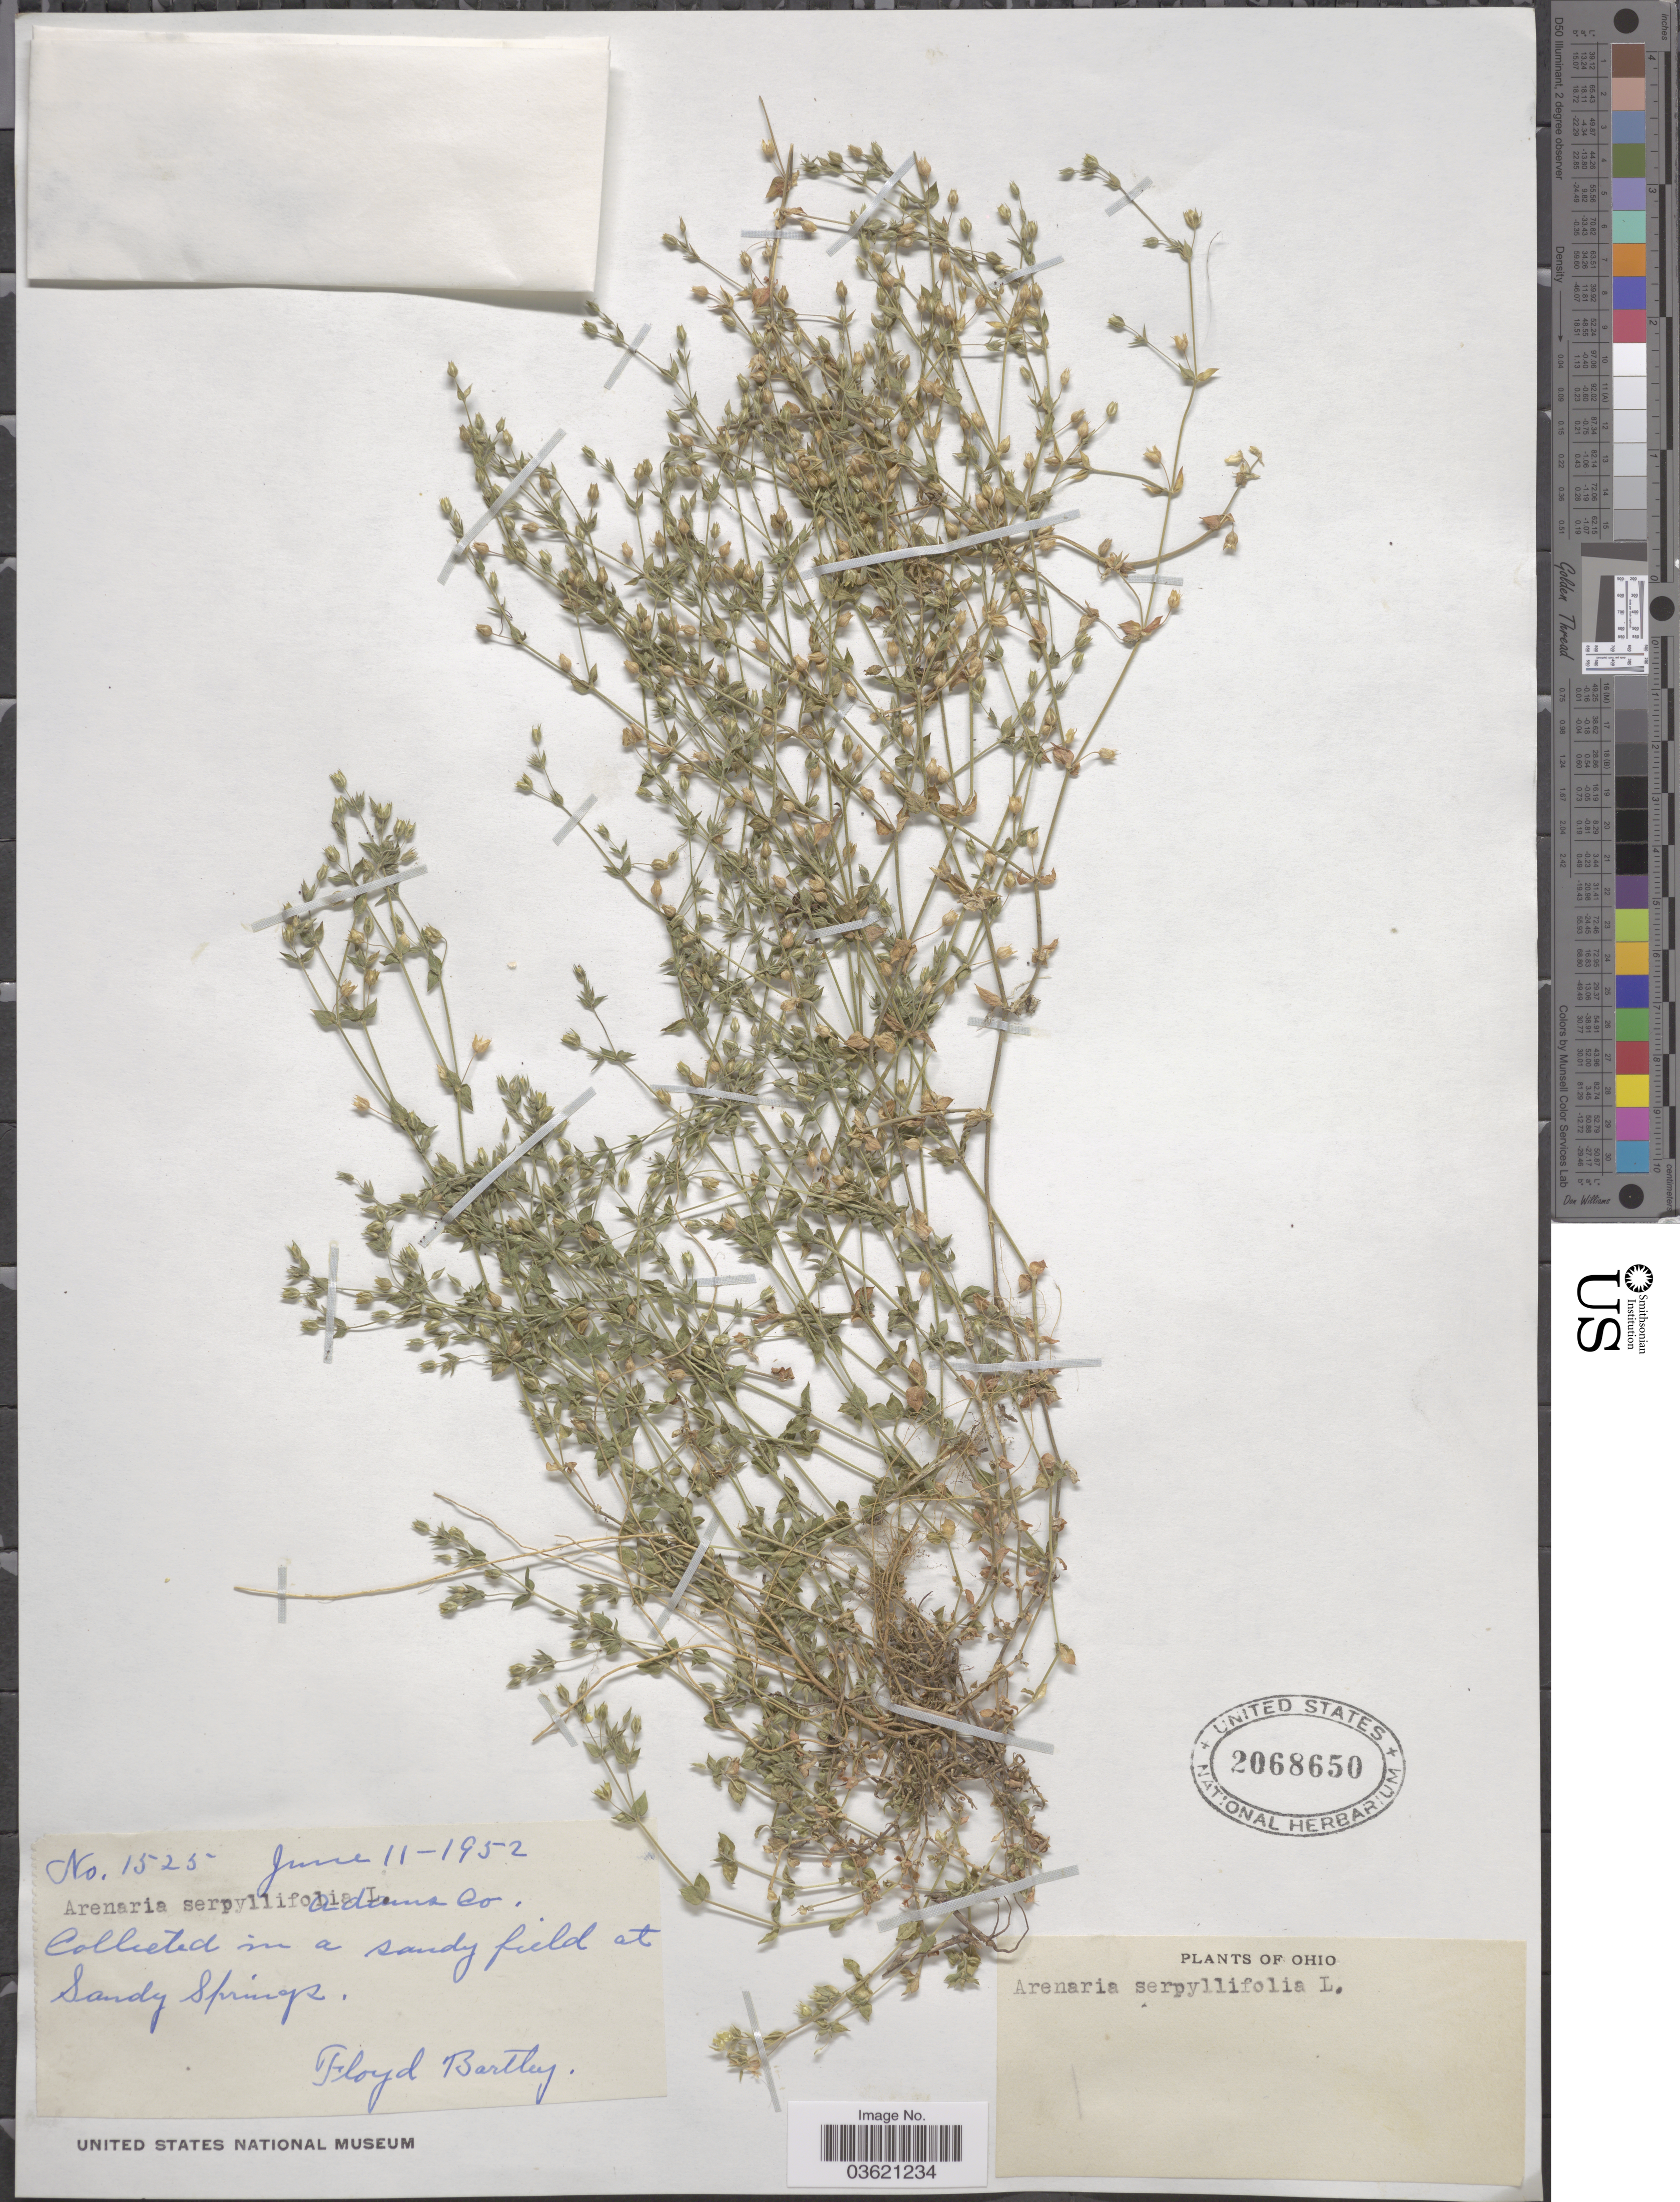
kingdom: Plantae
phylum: Tracheophyta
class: Magnoliopsida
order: Caryophyllales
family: Caryophyllaceae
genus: Arenaria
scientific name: Arenaria serpyllifolia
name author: L.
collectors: F. Bartley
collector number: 1525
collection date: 1952-06-11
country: United States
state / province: Ohio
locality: In a sandy field at Sandy springs.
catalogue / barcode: US 2068650